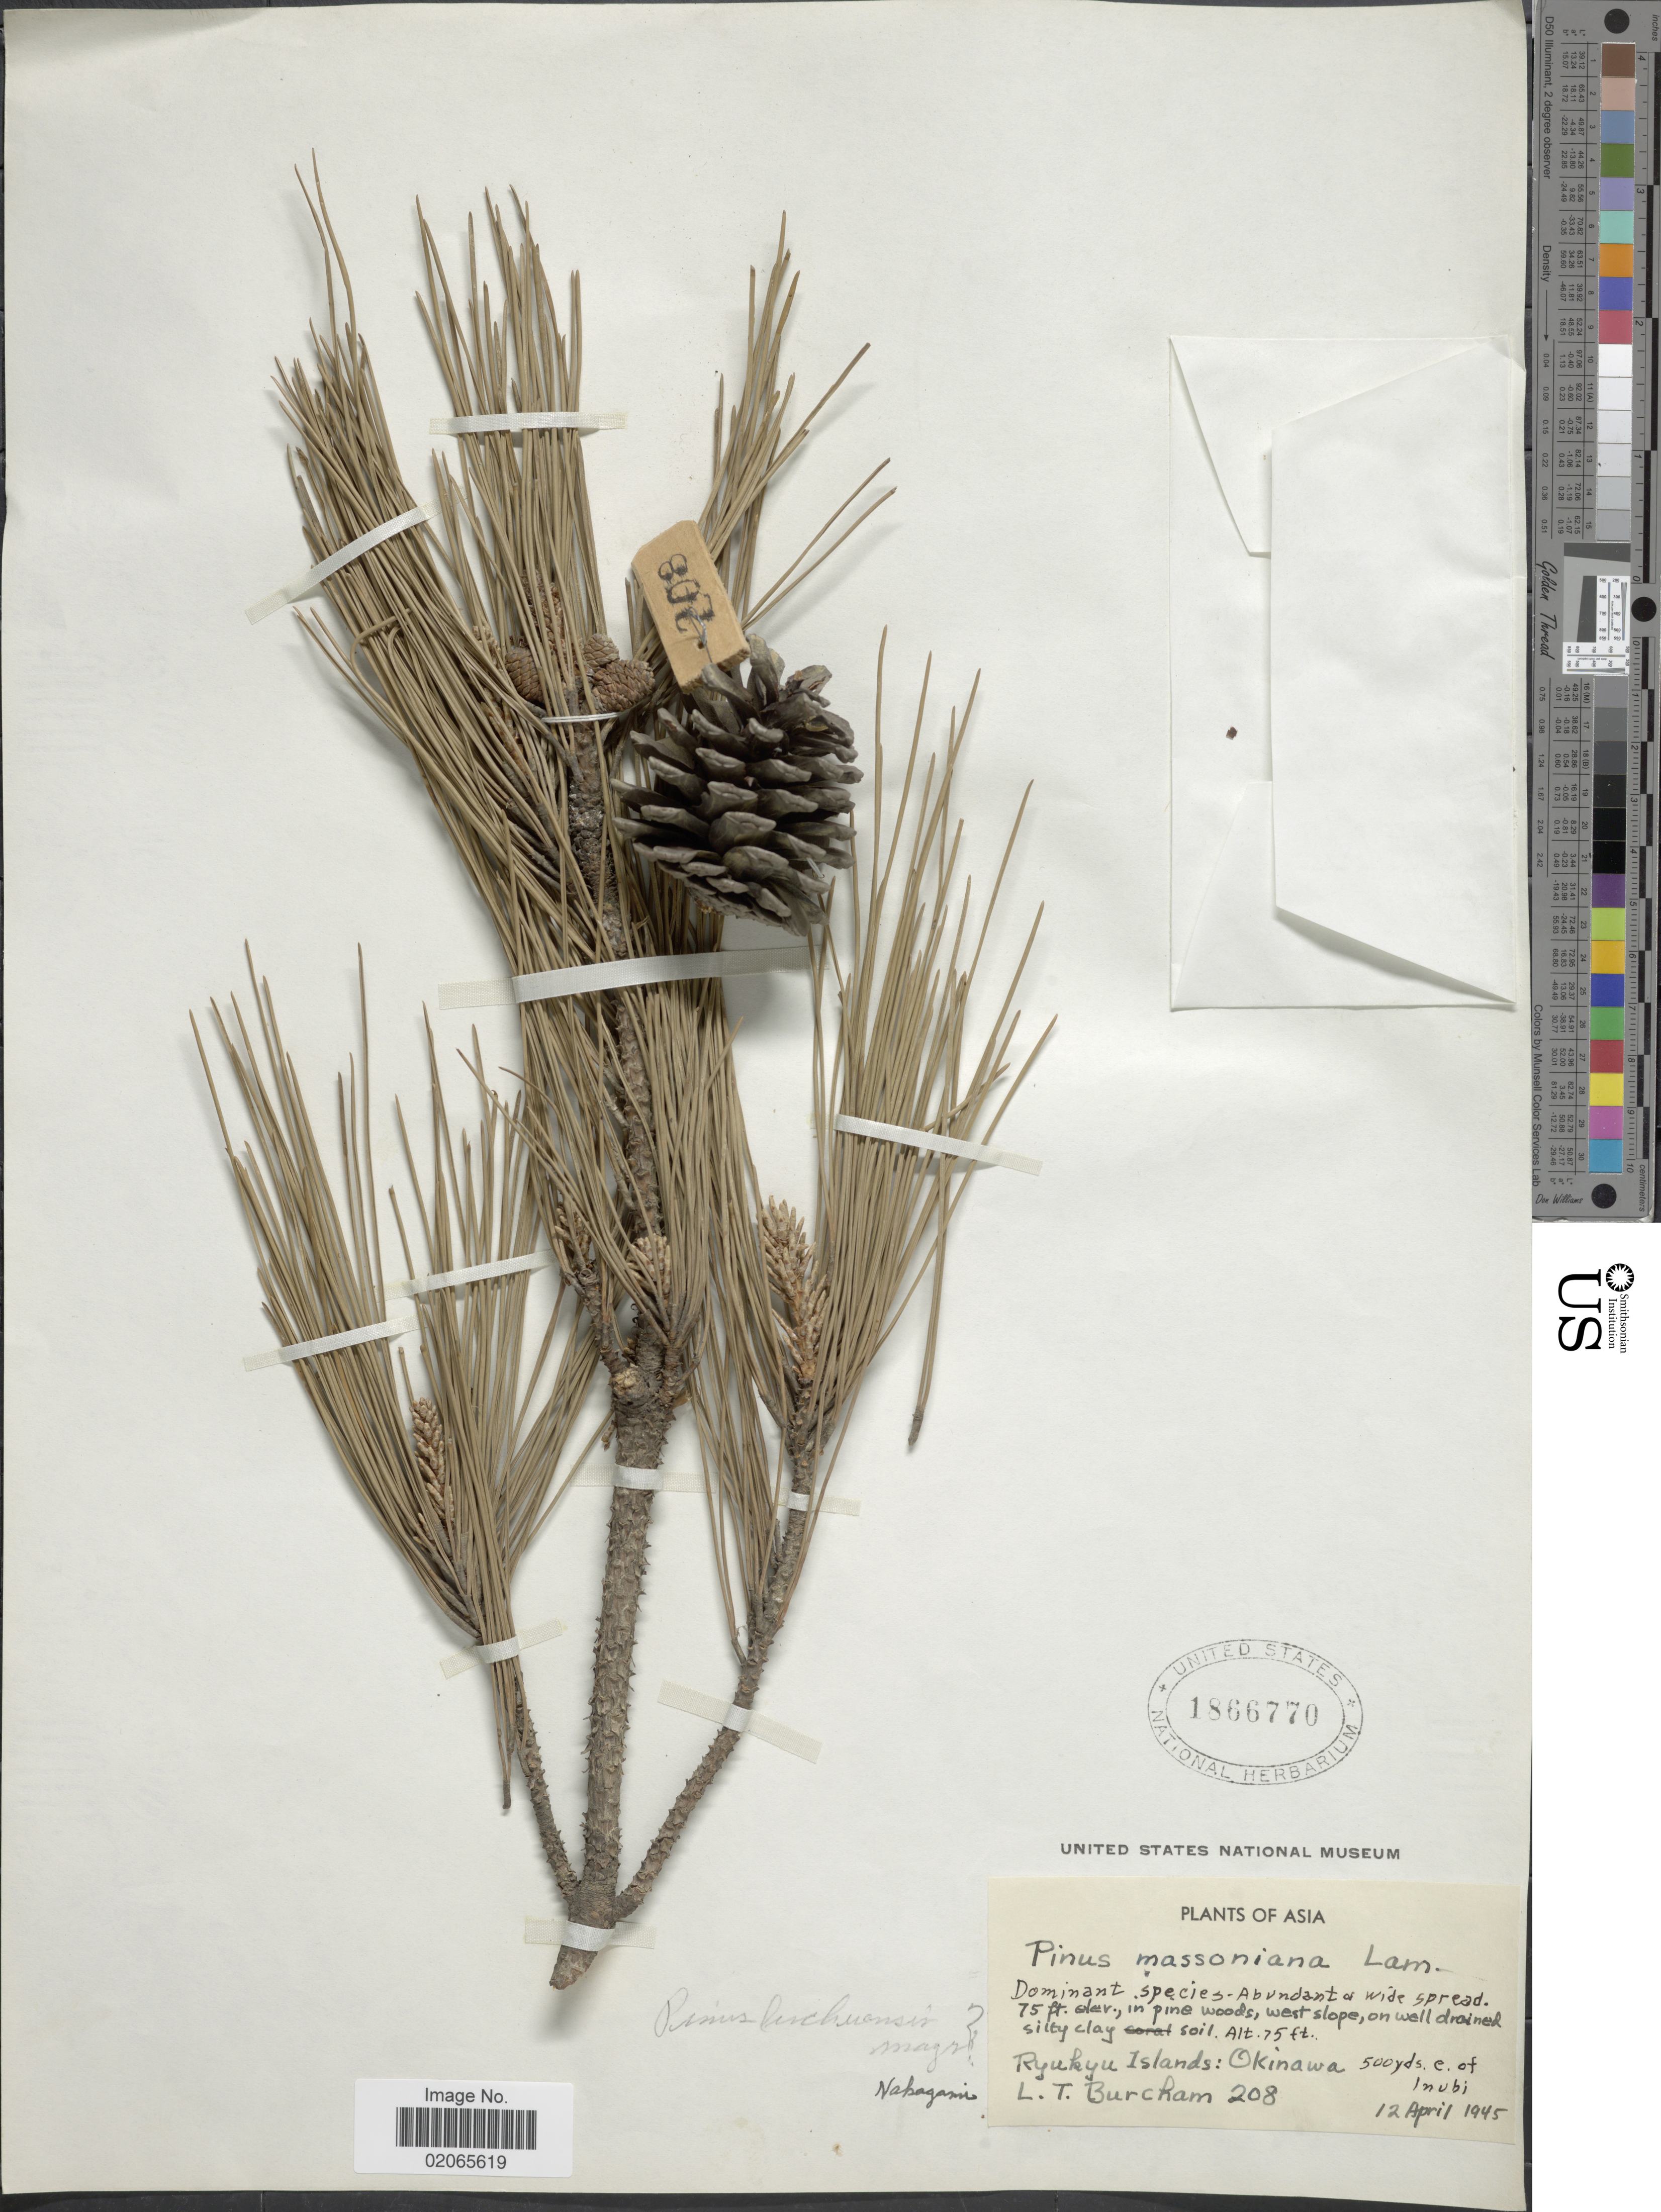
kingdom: Plantae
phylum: Tracheophyta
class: Pinopsida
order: Pinales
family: Pinaceae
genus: Pinus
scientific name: Pinus luchuensis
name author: Mayr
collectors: L. Burcham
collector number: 208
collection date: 1945-04-12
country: Japan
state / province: Okinawa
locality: Ryukyu Islands: Okinawa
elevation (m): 23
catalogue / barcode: US 1866770